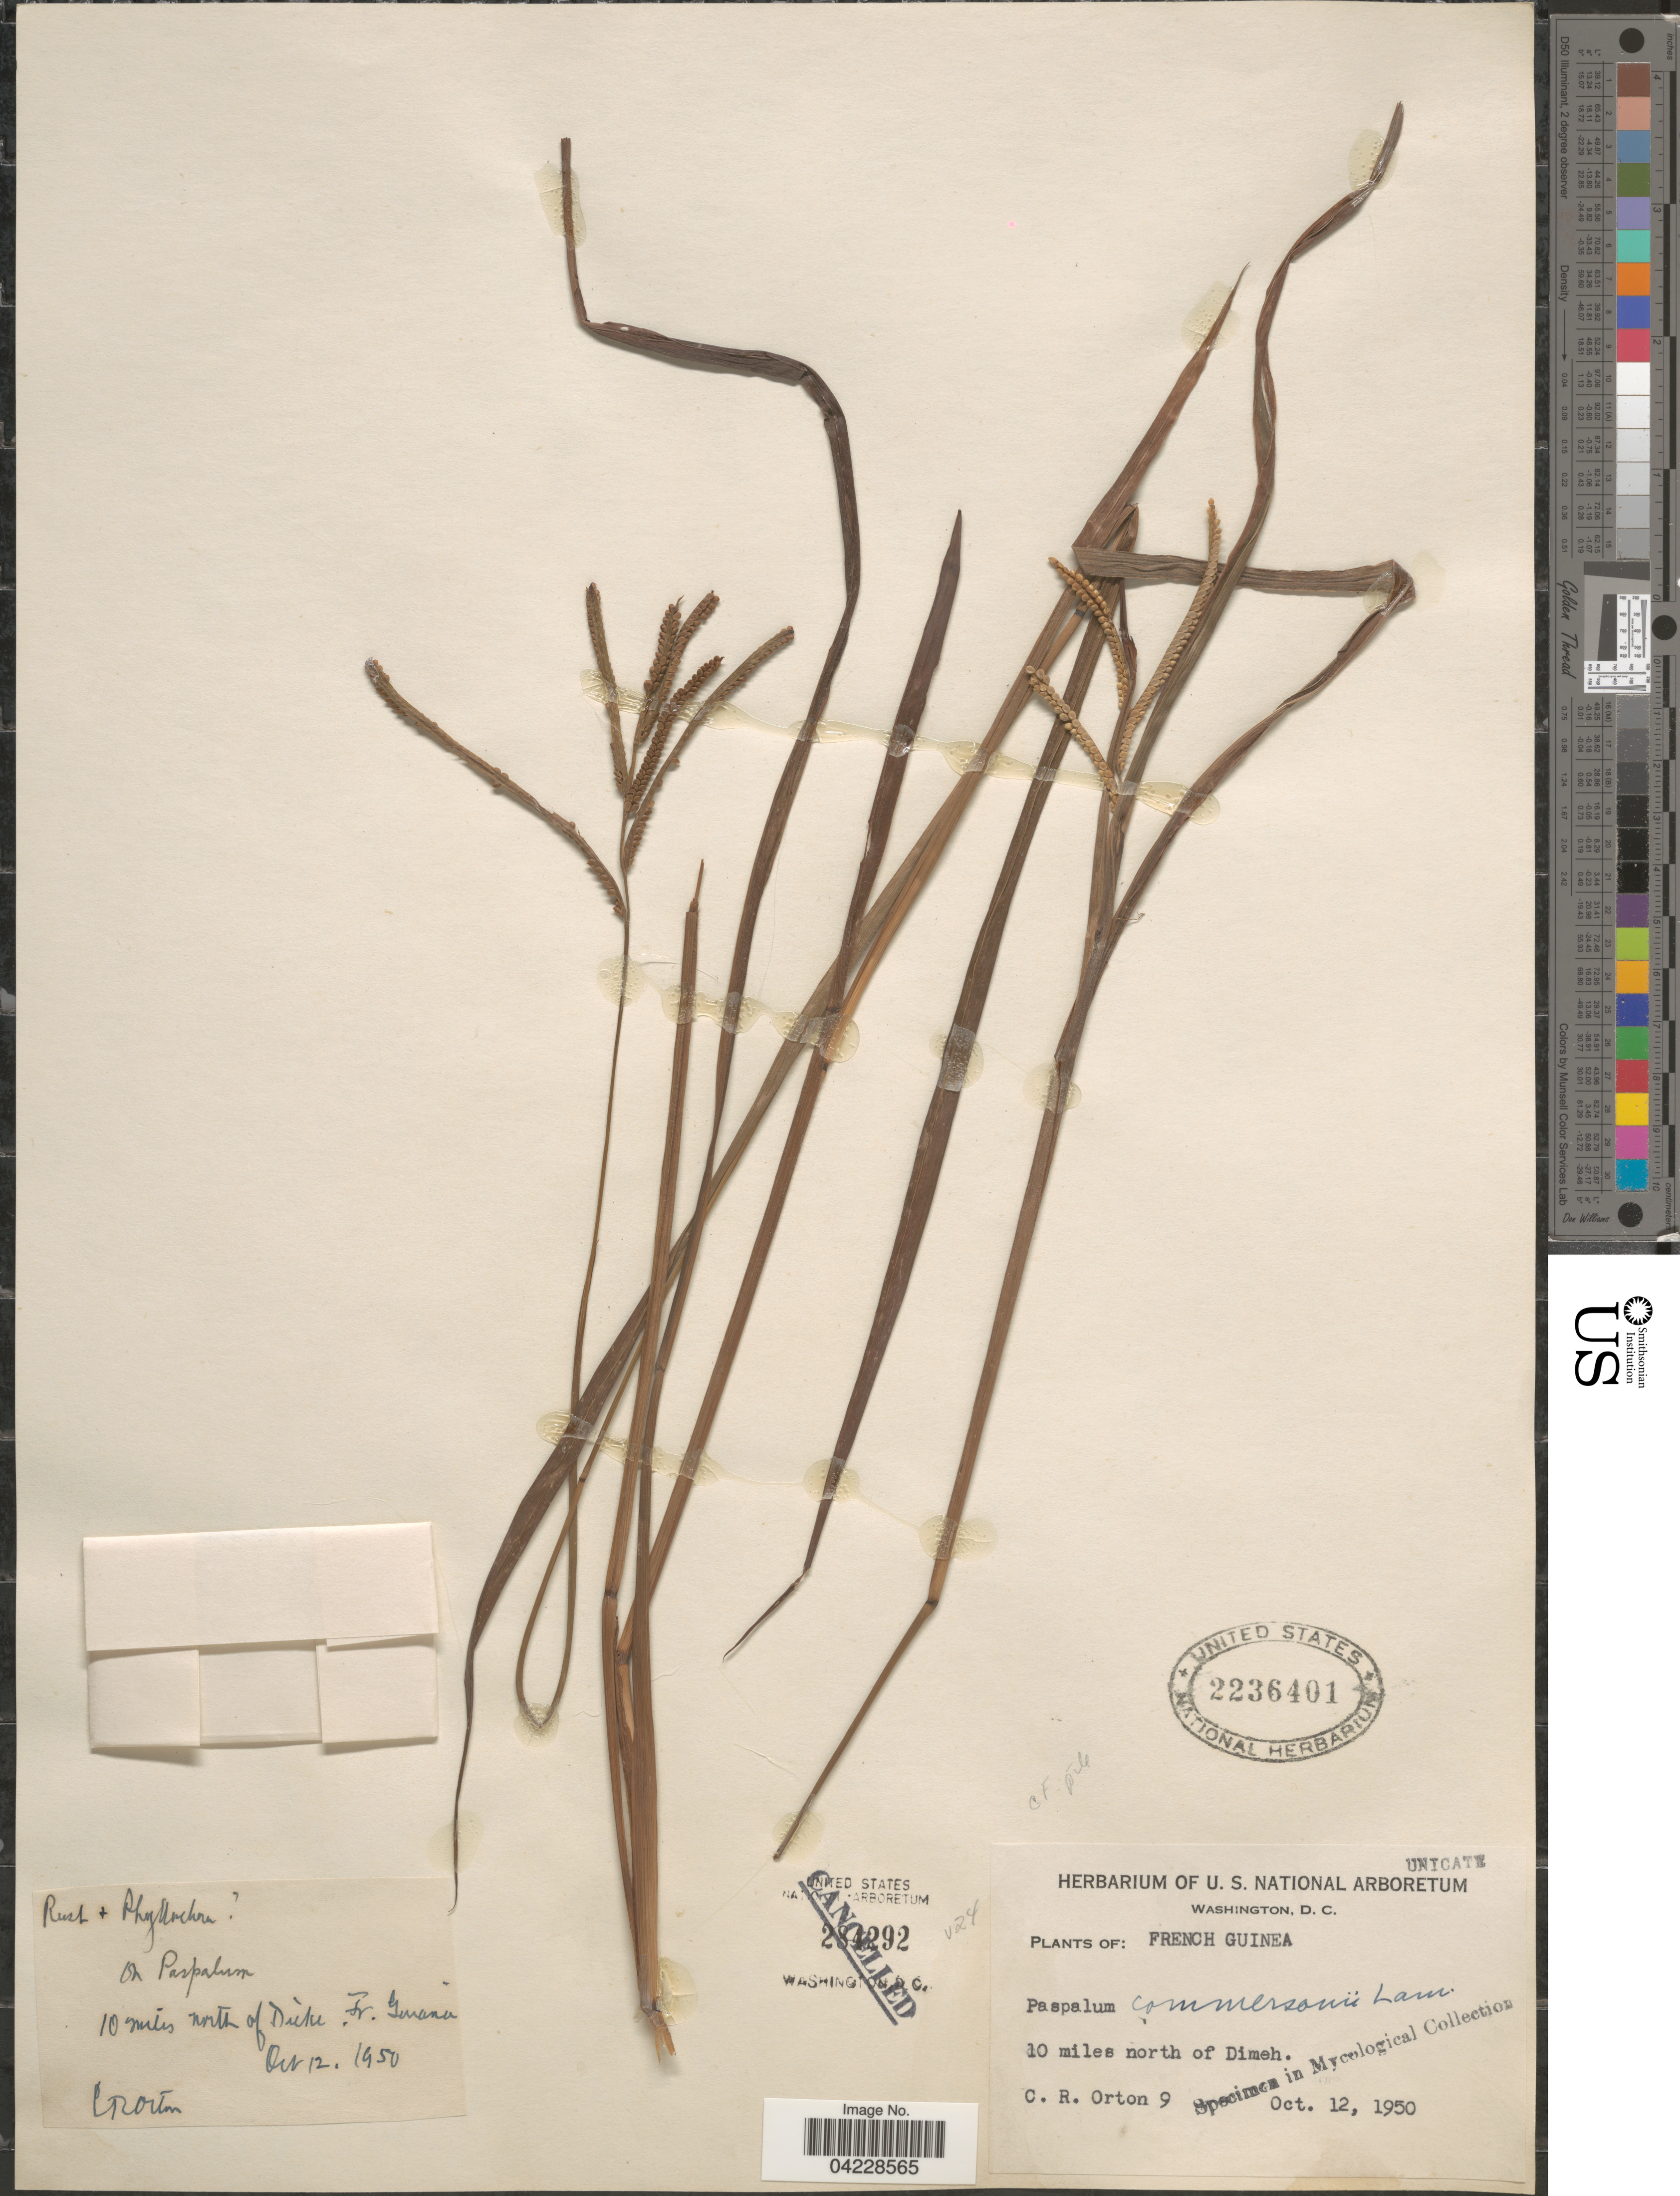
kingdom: Plantae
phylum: Tracheophyta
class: Liliopsida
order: Poales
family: Poaceae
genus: Paspalum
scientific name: Paspalum scrobiculatum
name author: L.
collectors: C. Orton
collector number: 9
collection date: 1950-10-12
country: Guinea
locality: French Guinea. 10 miles north of Dimeh.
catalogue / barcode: US 2236401